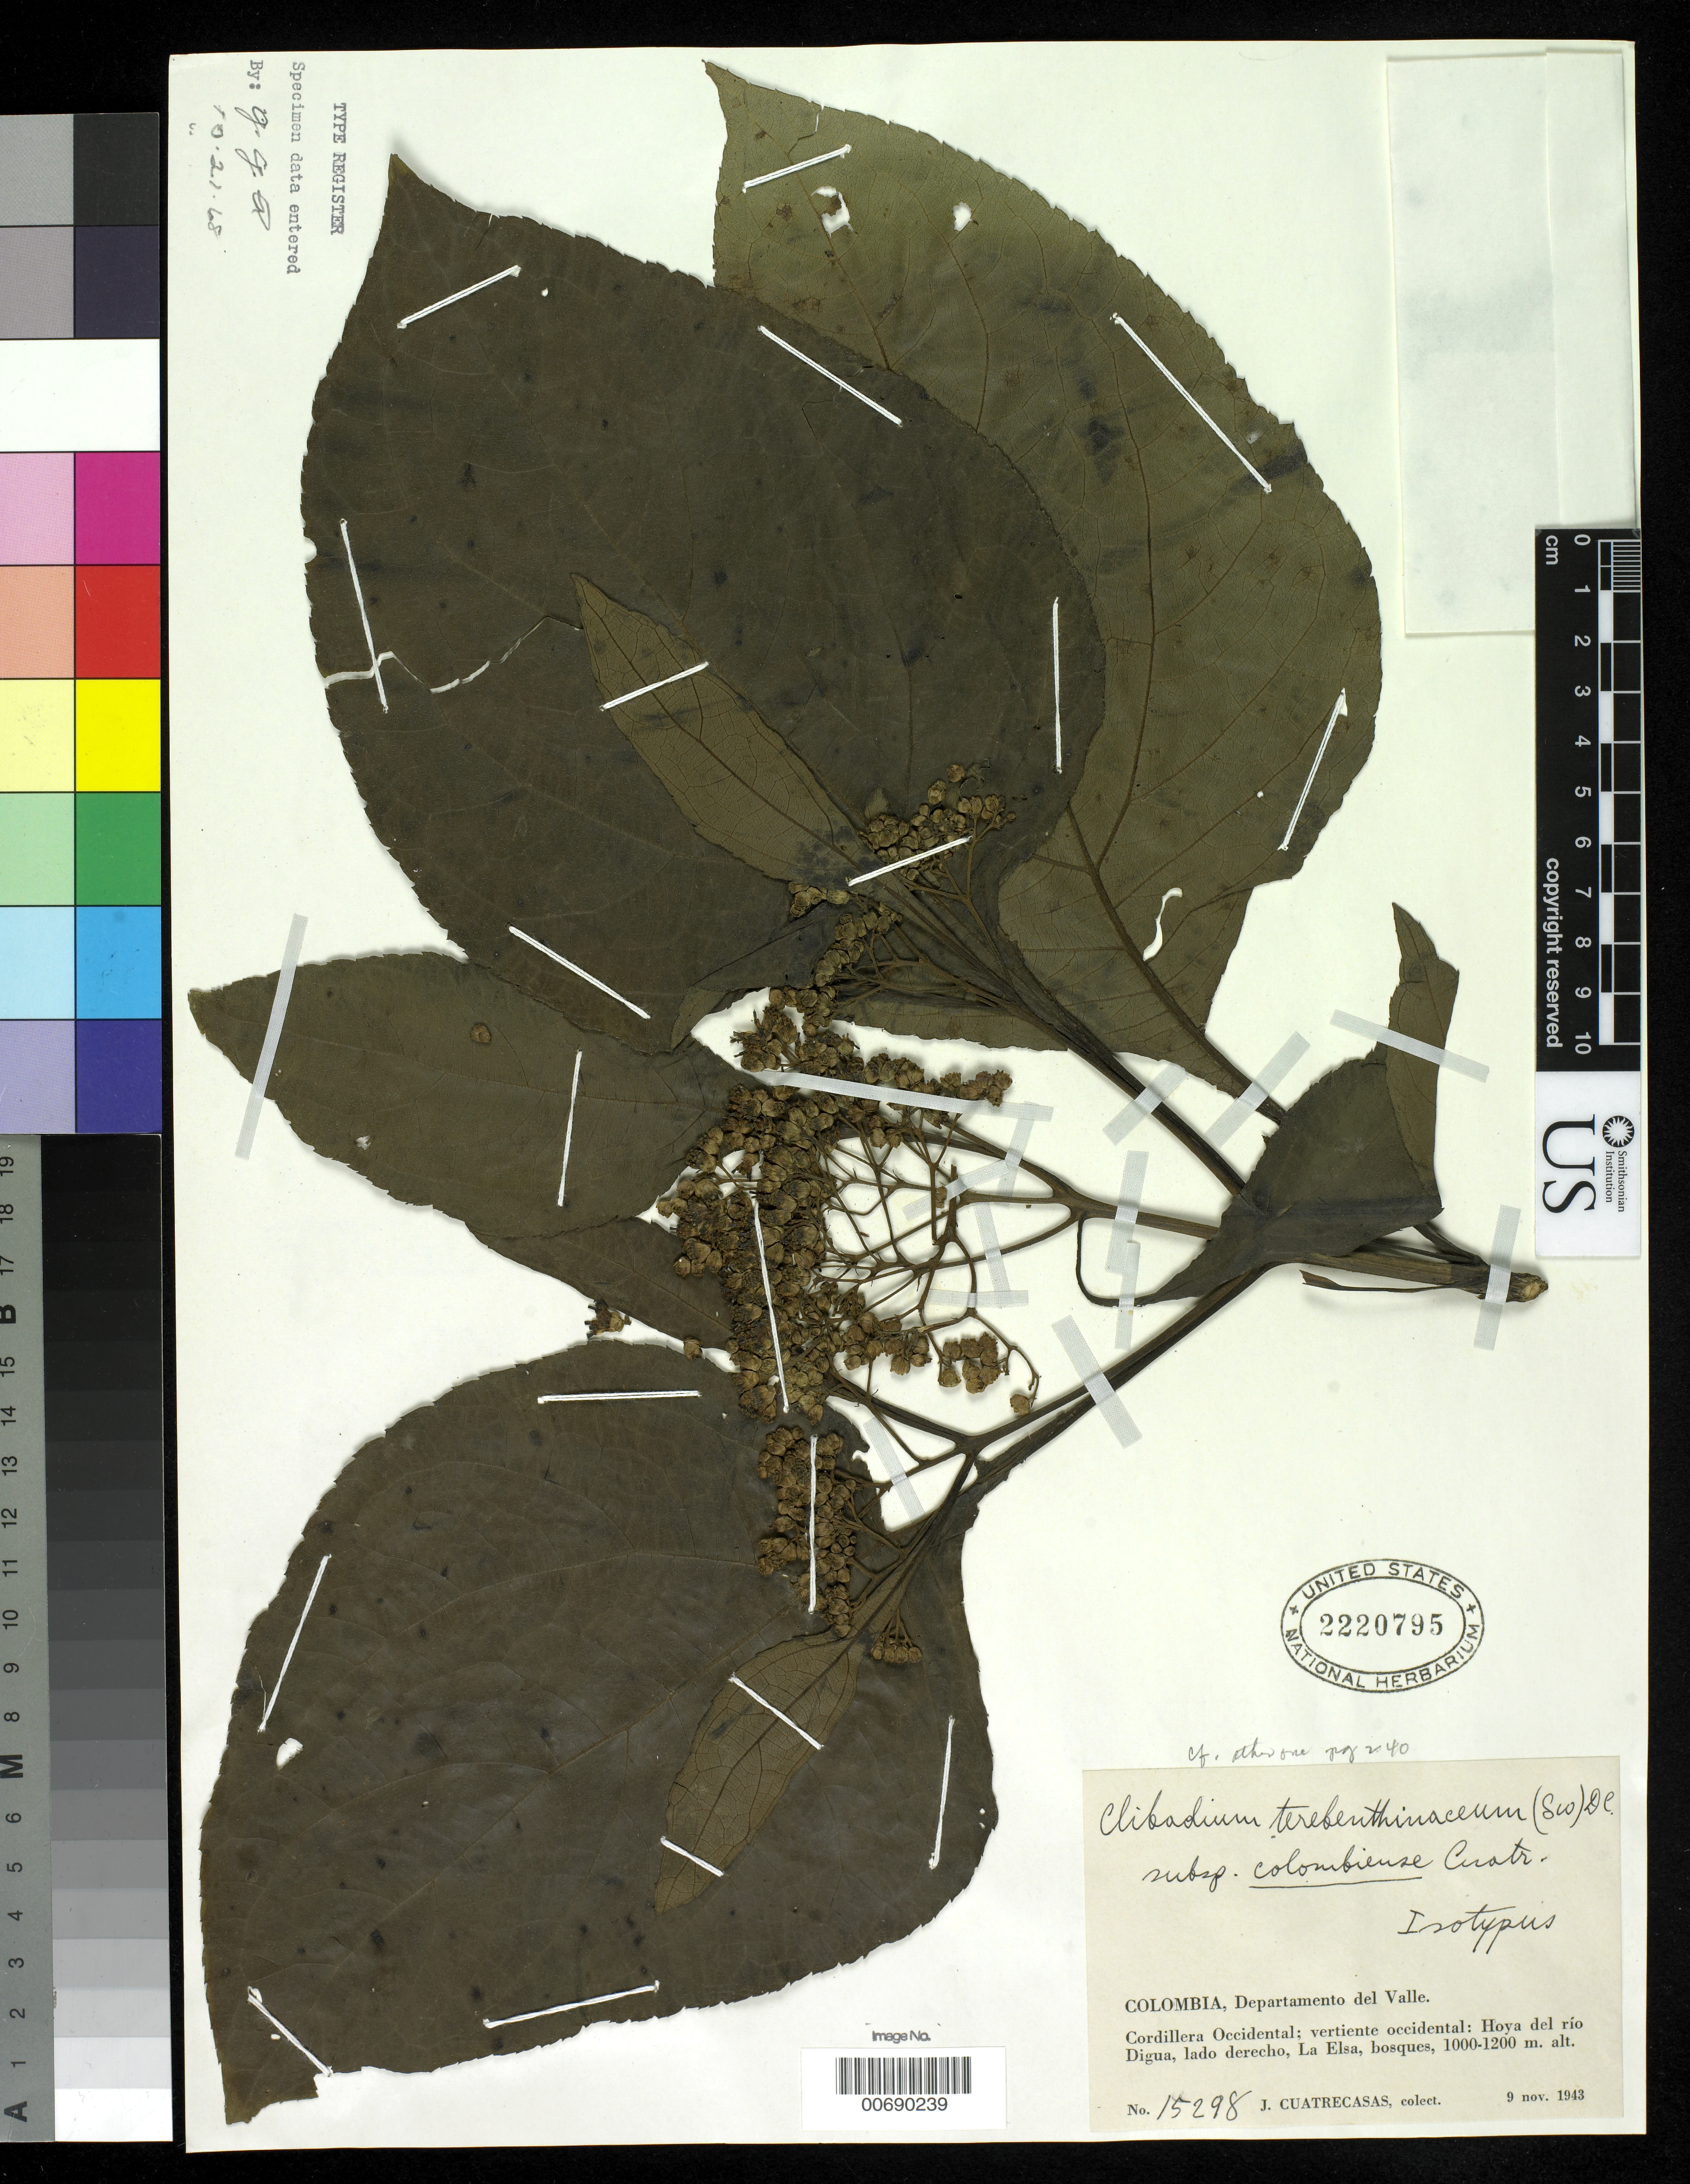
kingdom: Plantae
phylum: Tracheophyta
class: Magnoliopsida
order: Asterales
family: Asteraceae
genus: Clibadium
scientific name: Clibadium terebinthinaceum subsp. colombiense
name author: Cuatrec.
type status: Isotype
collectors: J. Cuatrecasas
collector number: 15298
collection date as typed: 09 Nov 1943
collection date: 1943-11-09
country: Colombia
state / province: Valle del Cauca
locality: La Elsa.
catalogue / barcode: US 2220795